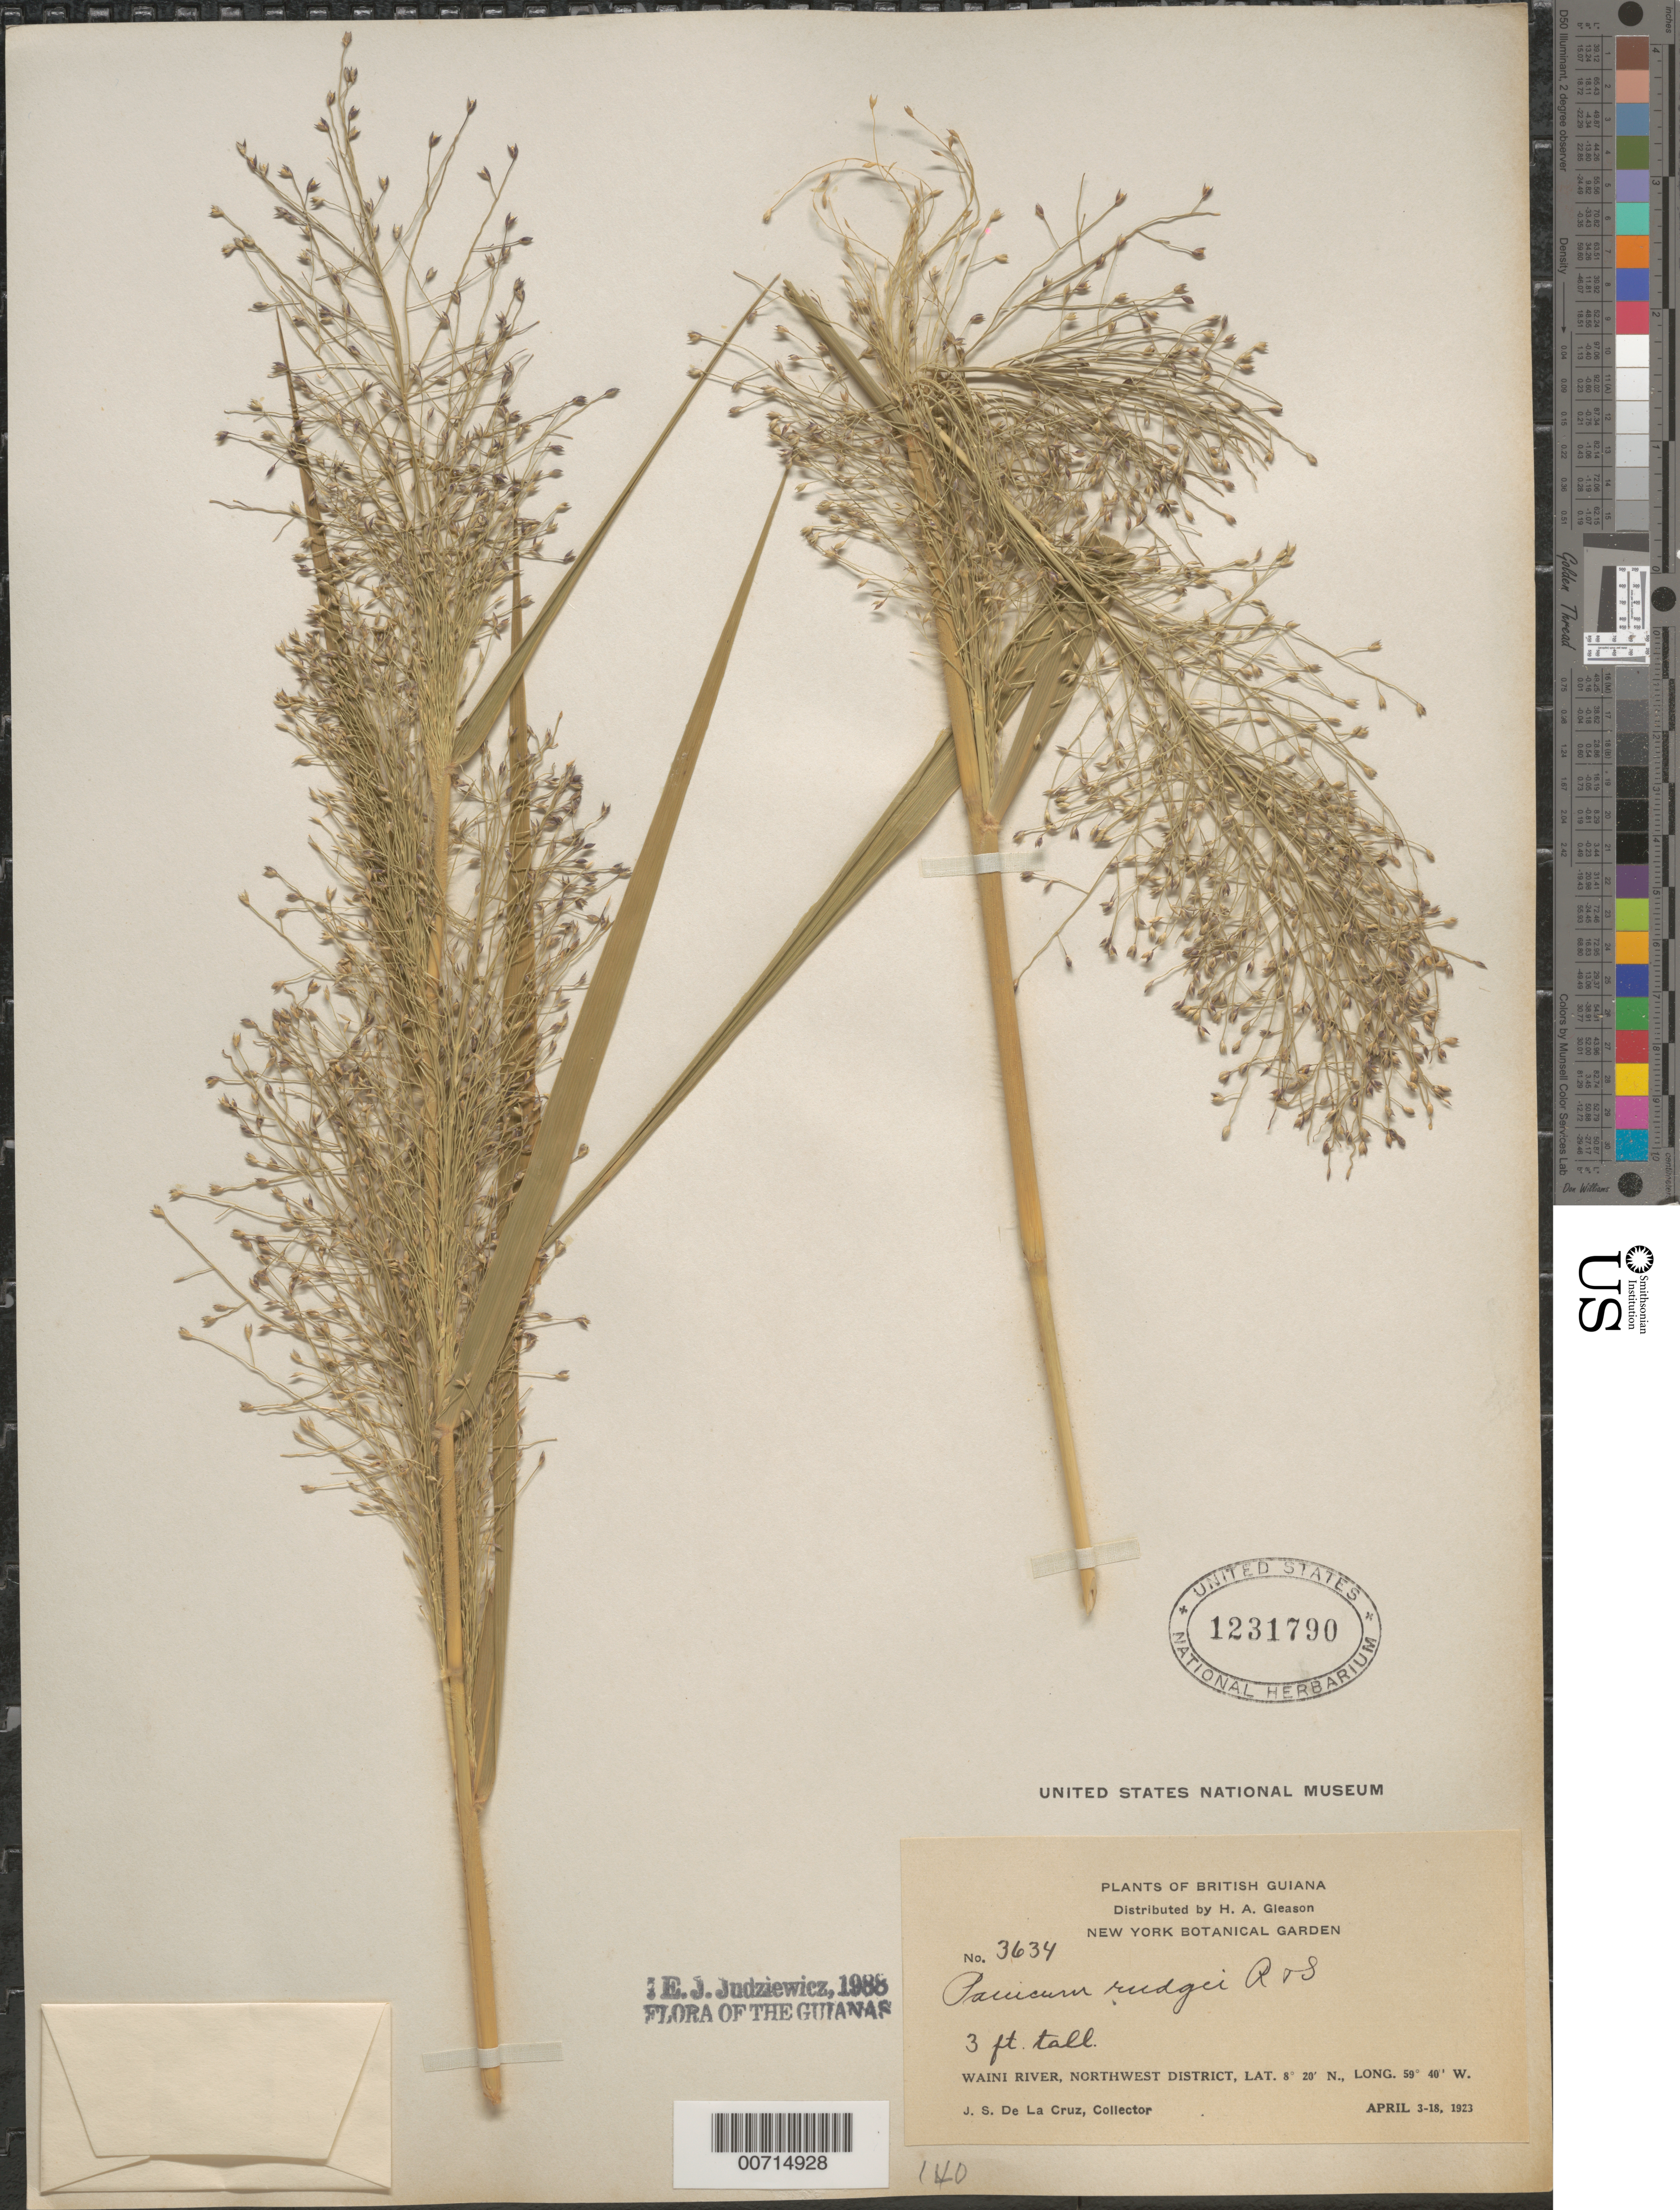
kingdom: Plantae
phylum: Tracheophyta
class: Liliopsida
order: Poales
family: Poaceae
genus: Panicum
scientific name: Panicum rudgei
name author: Roem. & Schult.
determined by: Judziewicz, E. J.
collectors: J. S. de la Cruz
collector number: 3634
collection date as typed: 3-Apr-23 to 18-Apr-23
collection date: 1923-04-03/1923-04-18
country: Guyana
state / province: Barima-Waini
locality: Waini R., NW District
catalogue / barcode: US 1231790